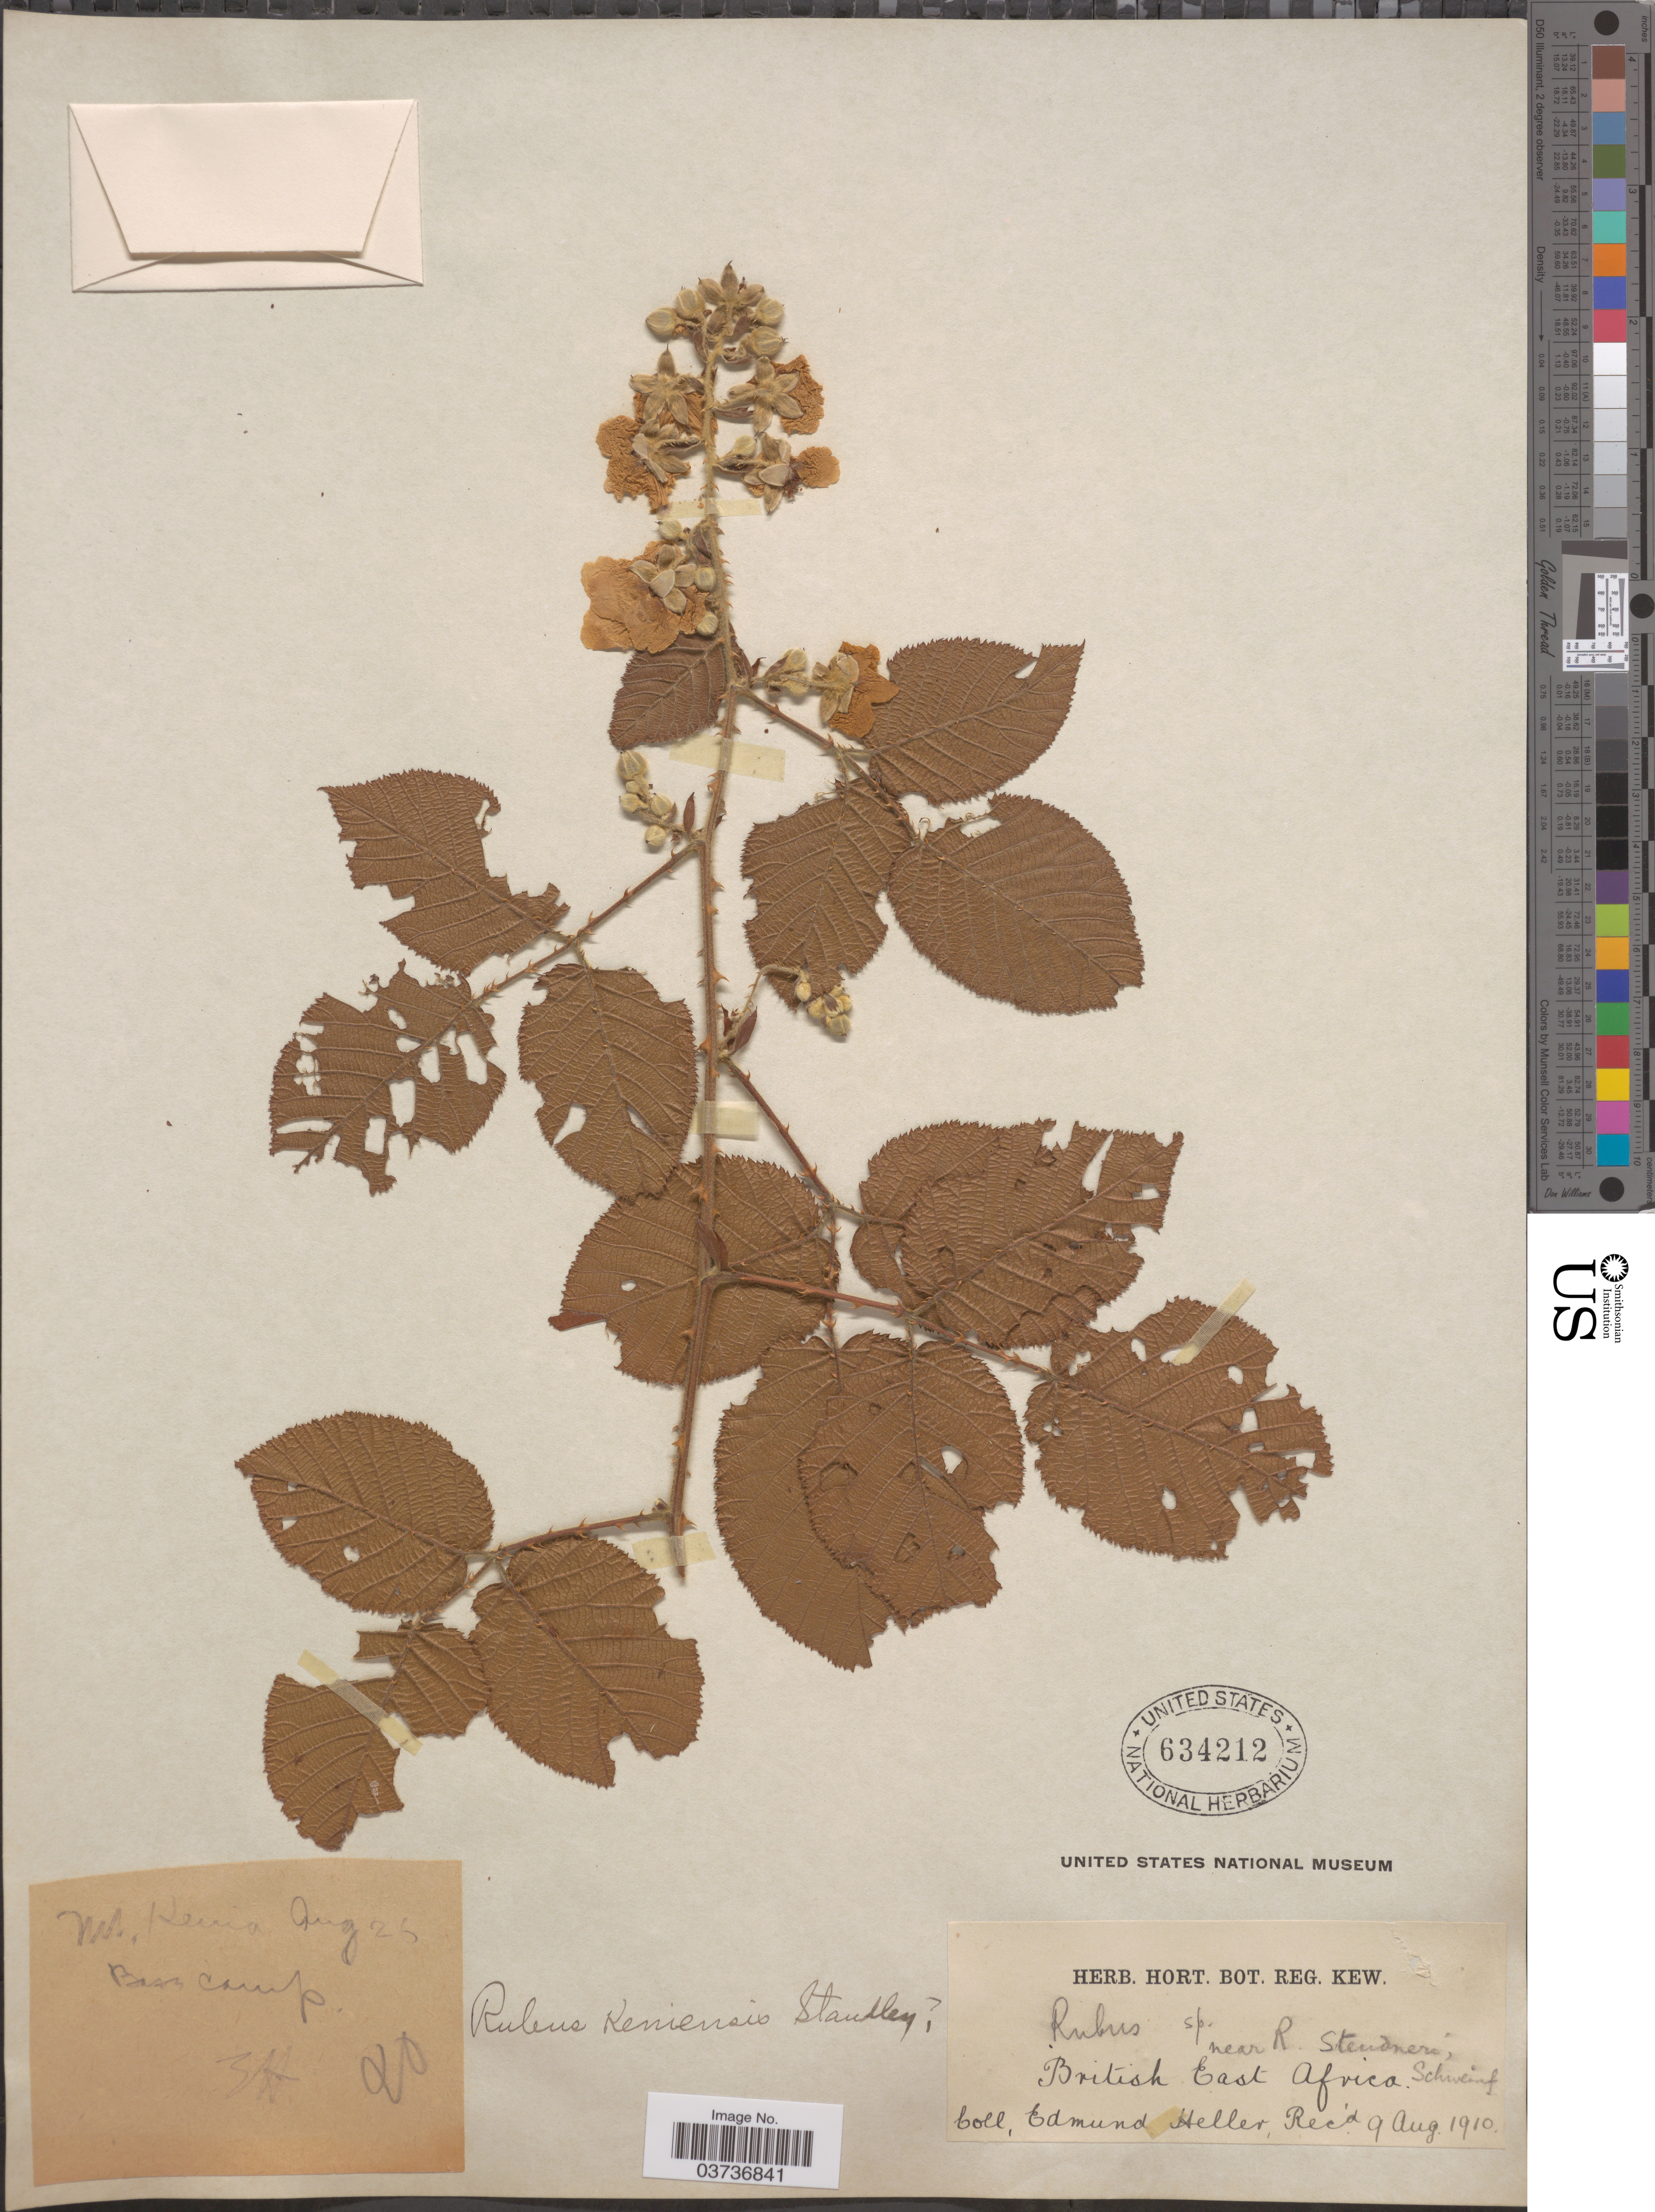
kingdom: Plantae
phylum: Tracheophyta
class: Magnoliopsida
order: Rosales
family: Rosaceae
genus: Rubus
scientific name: Rubus keniensis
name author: Standl.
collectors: E. Heller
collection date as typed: Transcribed d/m/y: /8/26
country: Kenya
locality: Mt. Kenia. Base Camp. British East Africa.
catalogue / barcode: US 634212